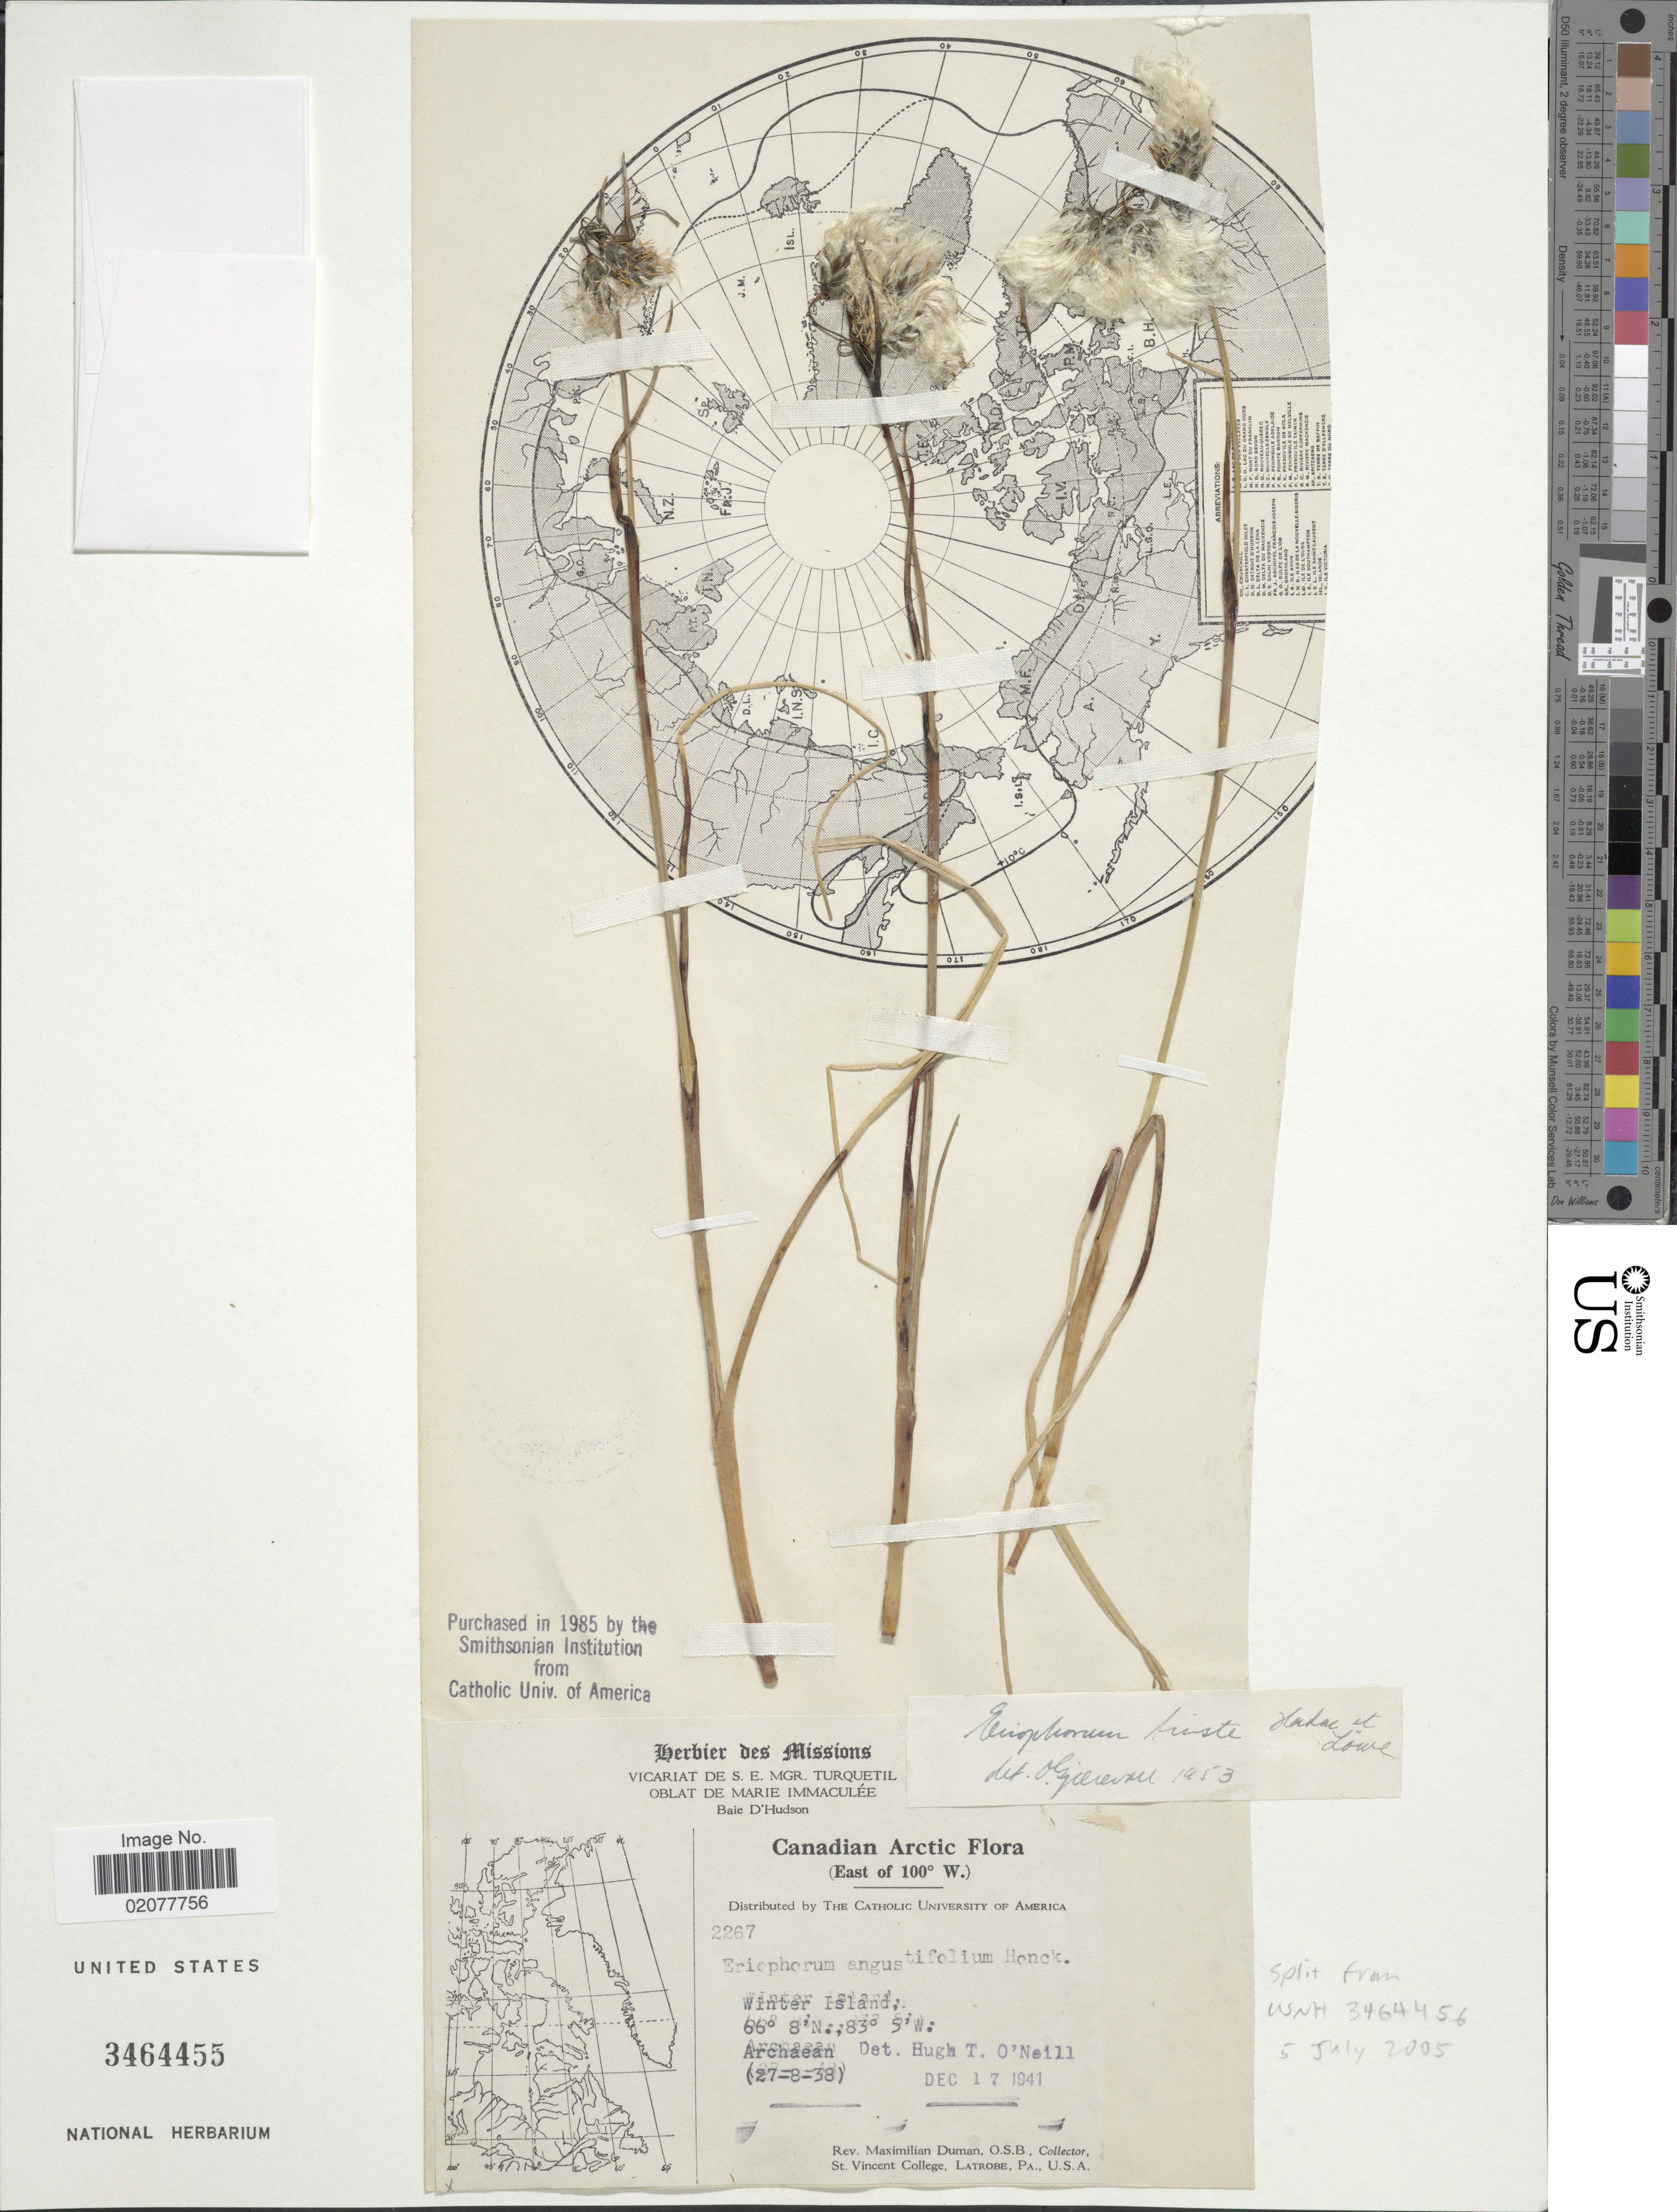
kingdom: Plantae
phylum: Tracheophyta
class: Liliopsida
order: Poales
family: Cyperaceae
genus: Eriophorum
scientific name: Eriophorum angustifolium subsp. triste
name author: (T.C.E. Fr.) Hultén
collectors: M. Duman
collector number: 2267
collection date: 1941-12-17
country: Canada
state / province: Nunavut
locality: Canadian Arctic flora. Winter Island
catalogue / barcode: US 3464455